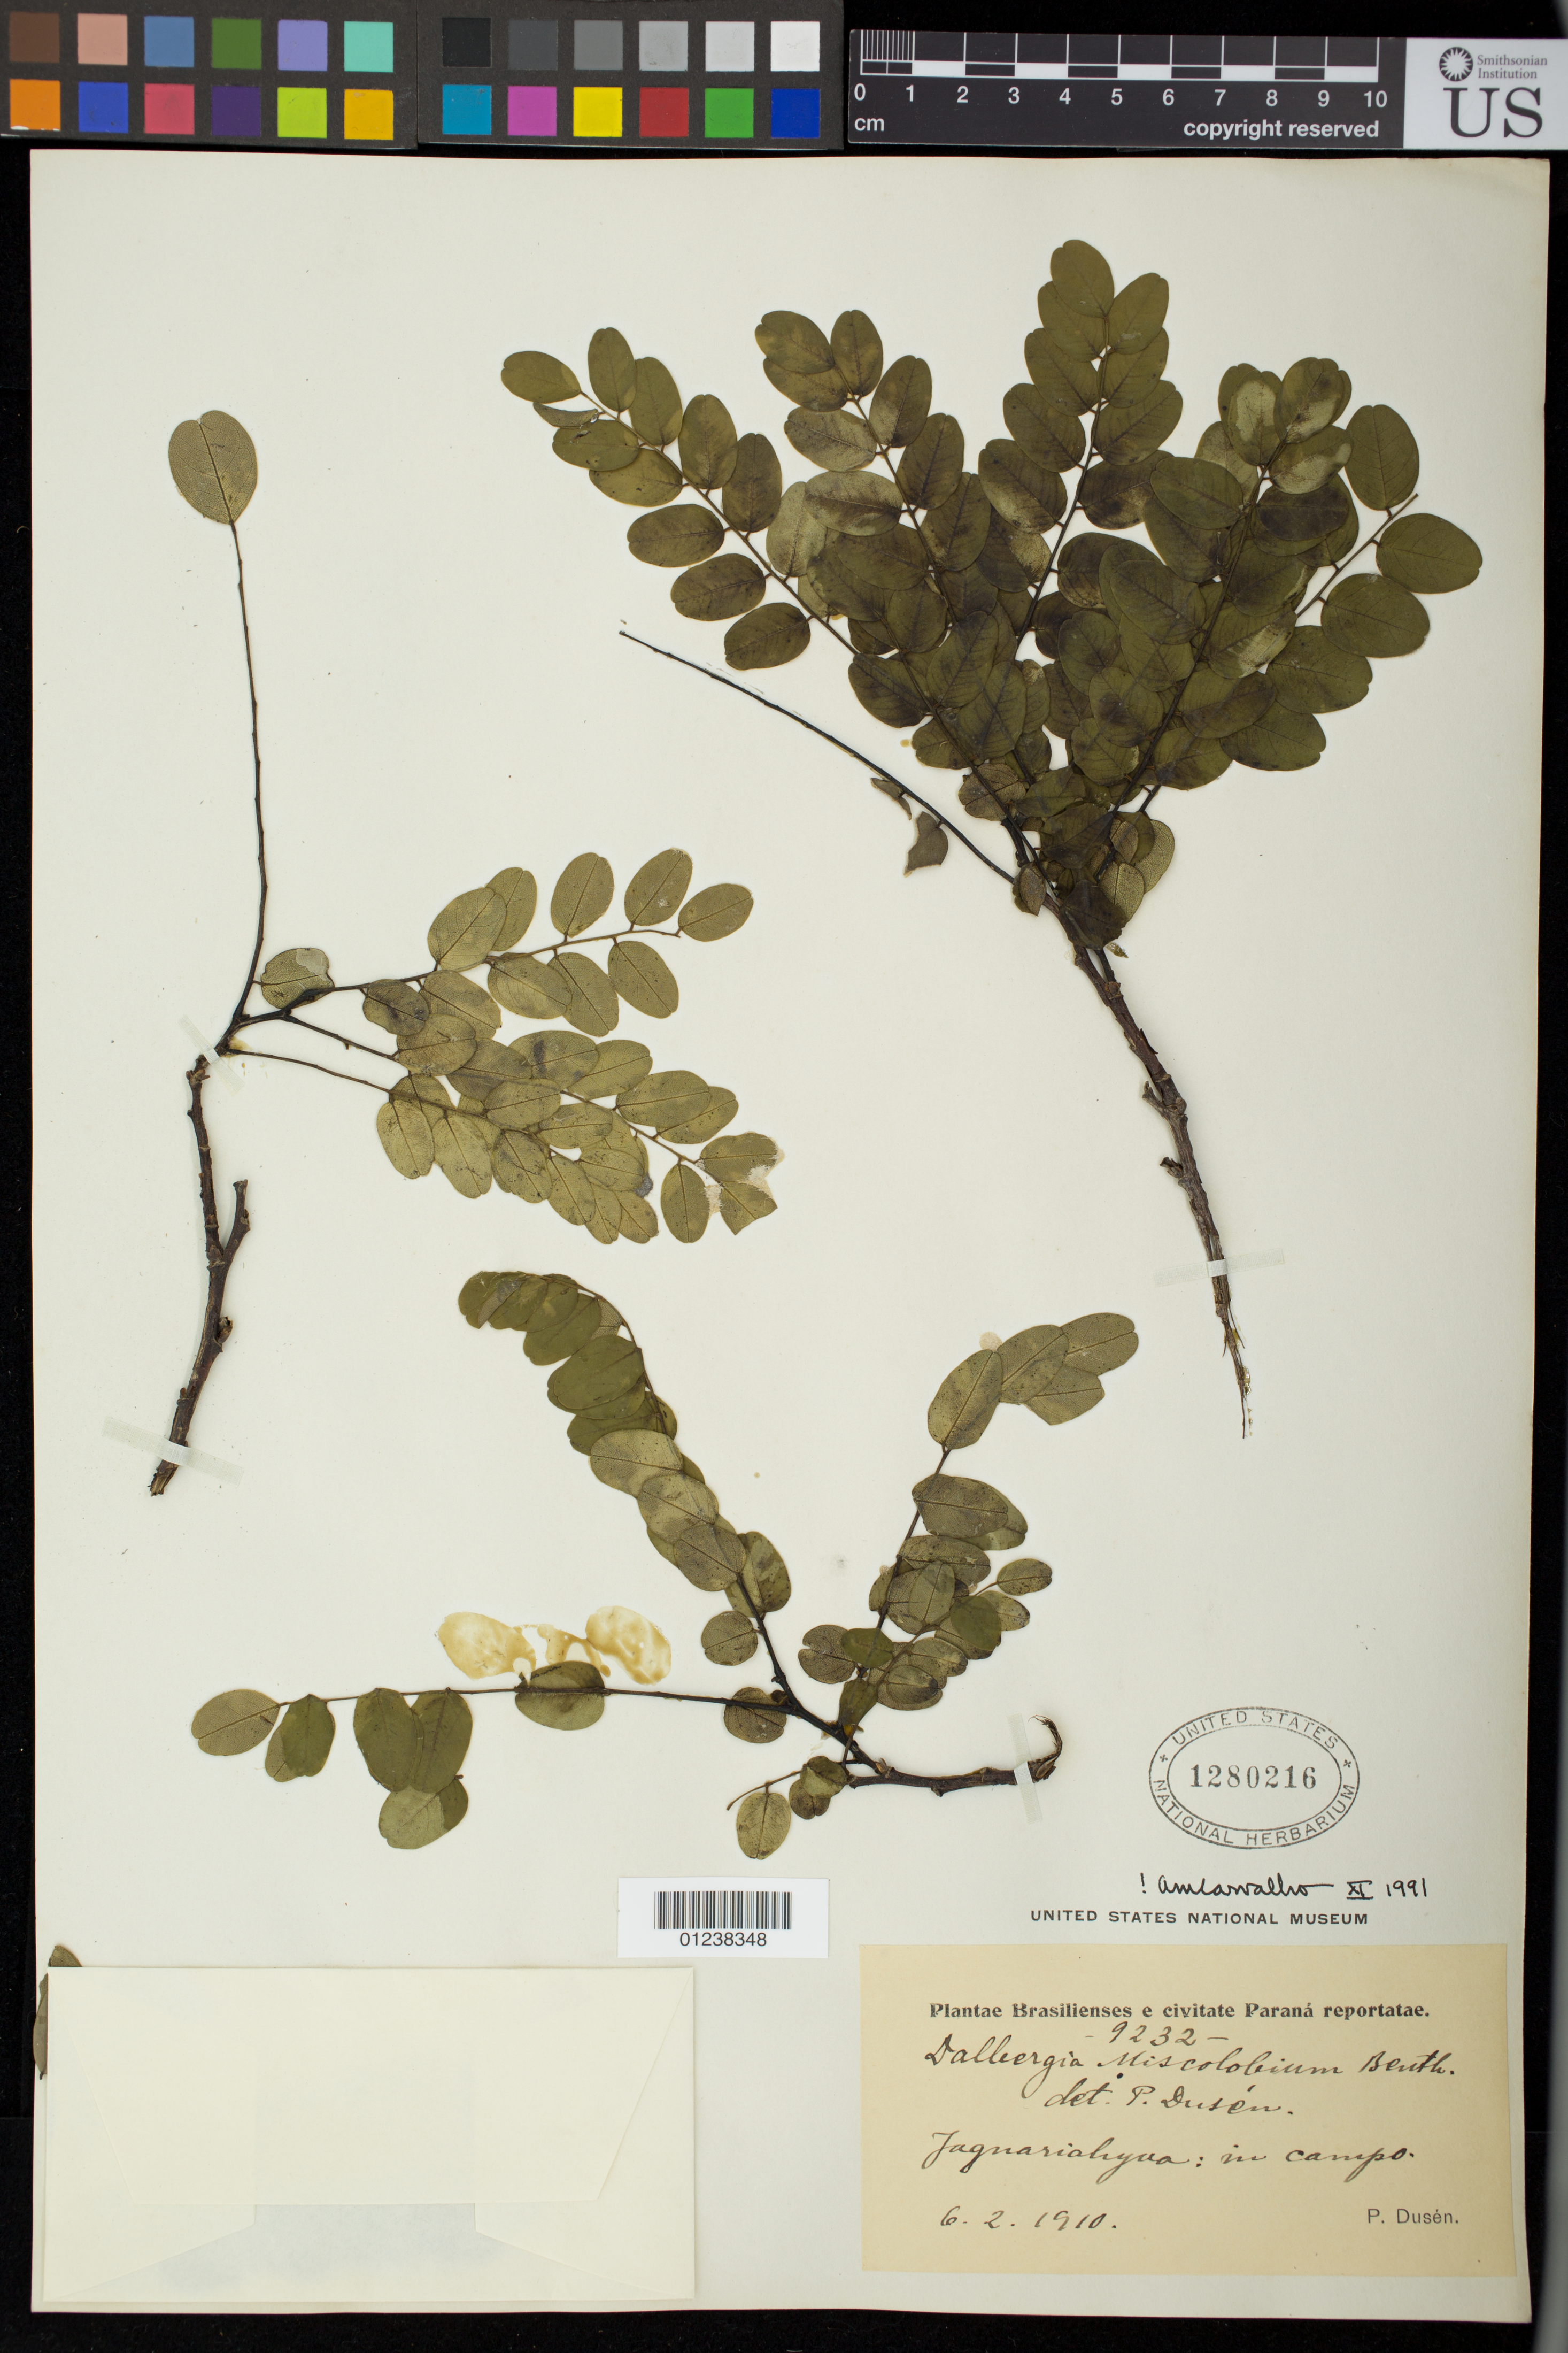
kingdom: Plantae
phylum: Tracheophyta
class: Magnoliopsida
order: Fabales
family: Fabaceae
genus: Dalbergia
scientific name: Dalbergia miscolobium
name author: Benth.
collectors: P. Dusén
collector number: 9232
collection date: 1910-06-02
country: Brazil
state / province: Paraná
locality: Jaguariahyua: in campo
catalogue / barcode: US 1280216